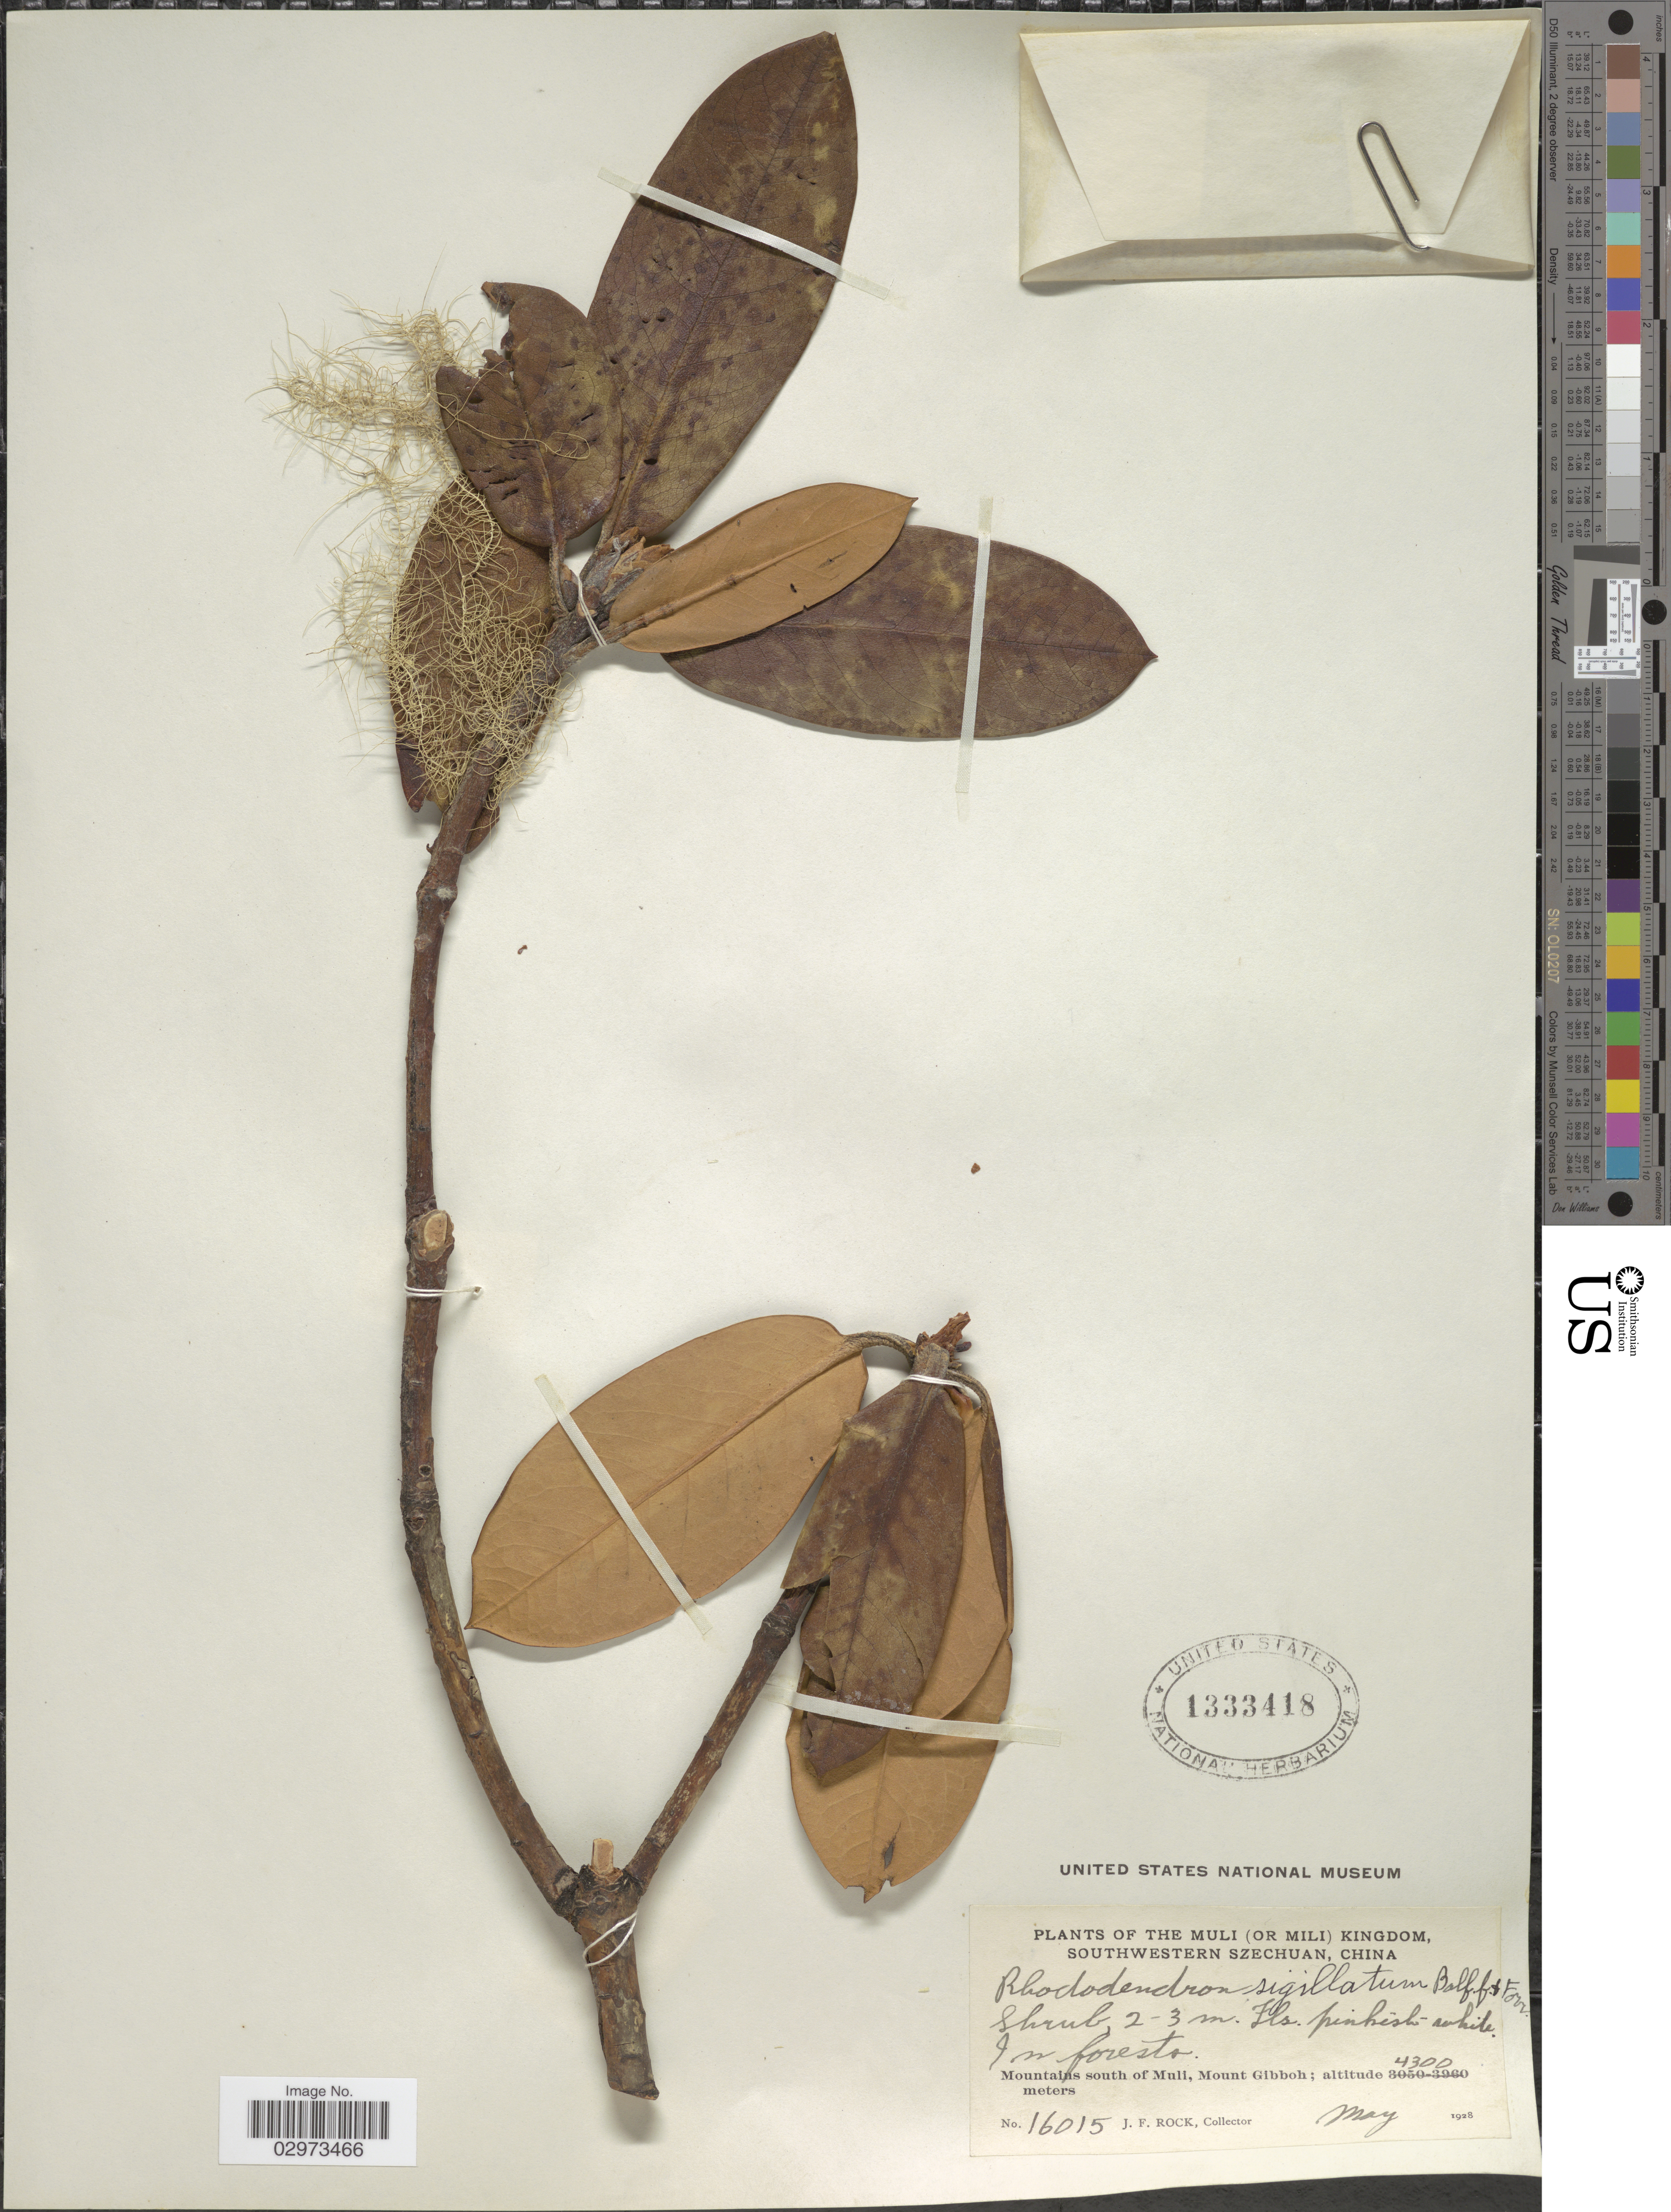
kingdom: Plantae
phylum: Tracheophyta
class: Magnoliopsida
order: Ericales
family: Ericaceae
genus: Rhododendron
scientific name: Rhododendron sigillatum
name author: Balf. f. & Forrest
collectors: J. Rock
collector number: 16015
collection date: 1928-05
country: China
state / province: Sichuan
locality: The Muli (or Mili) Kingdom, southwestern Szechuan. Mountains south of Muli, Mount Gibboh.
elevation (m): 4300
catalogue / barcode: US 1333418